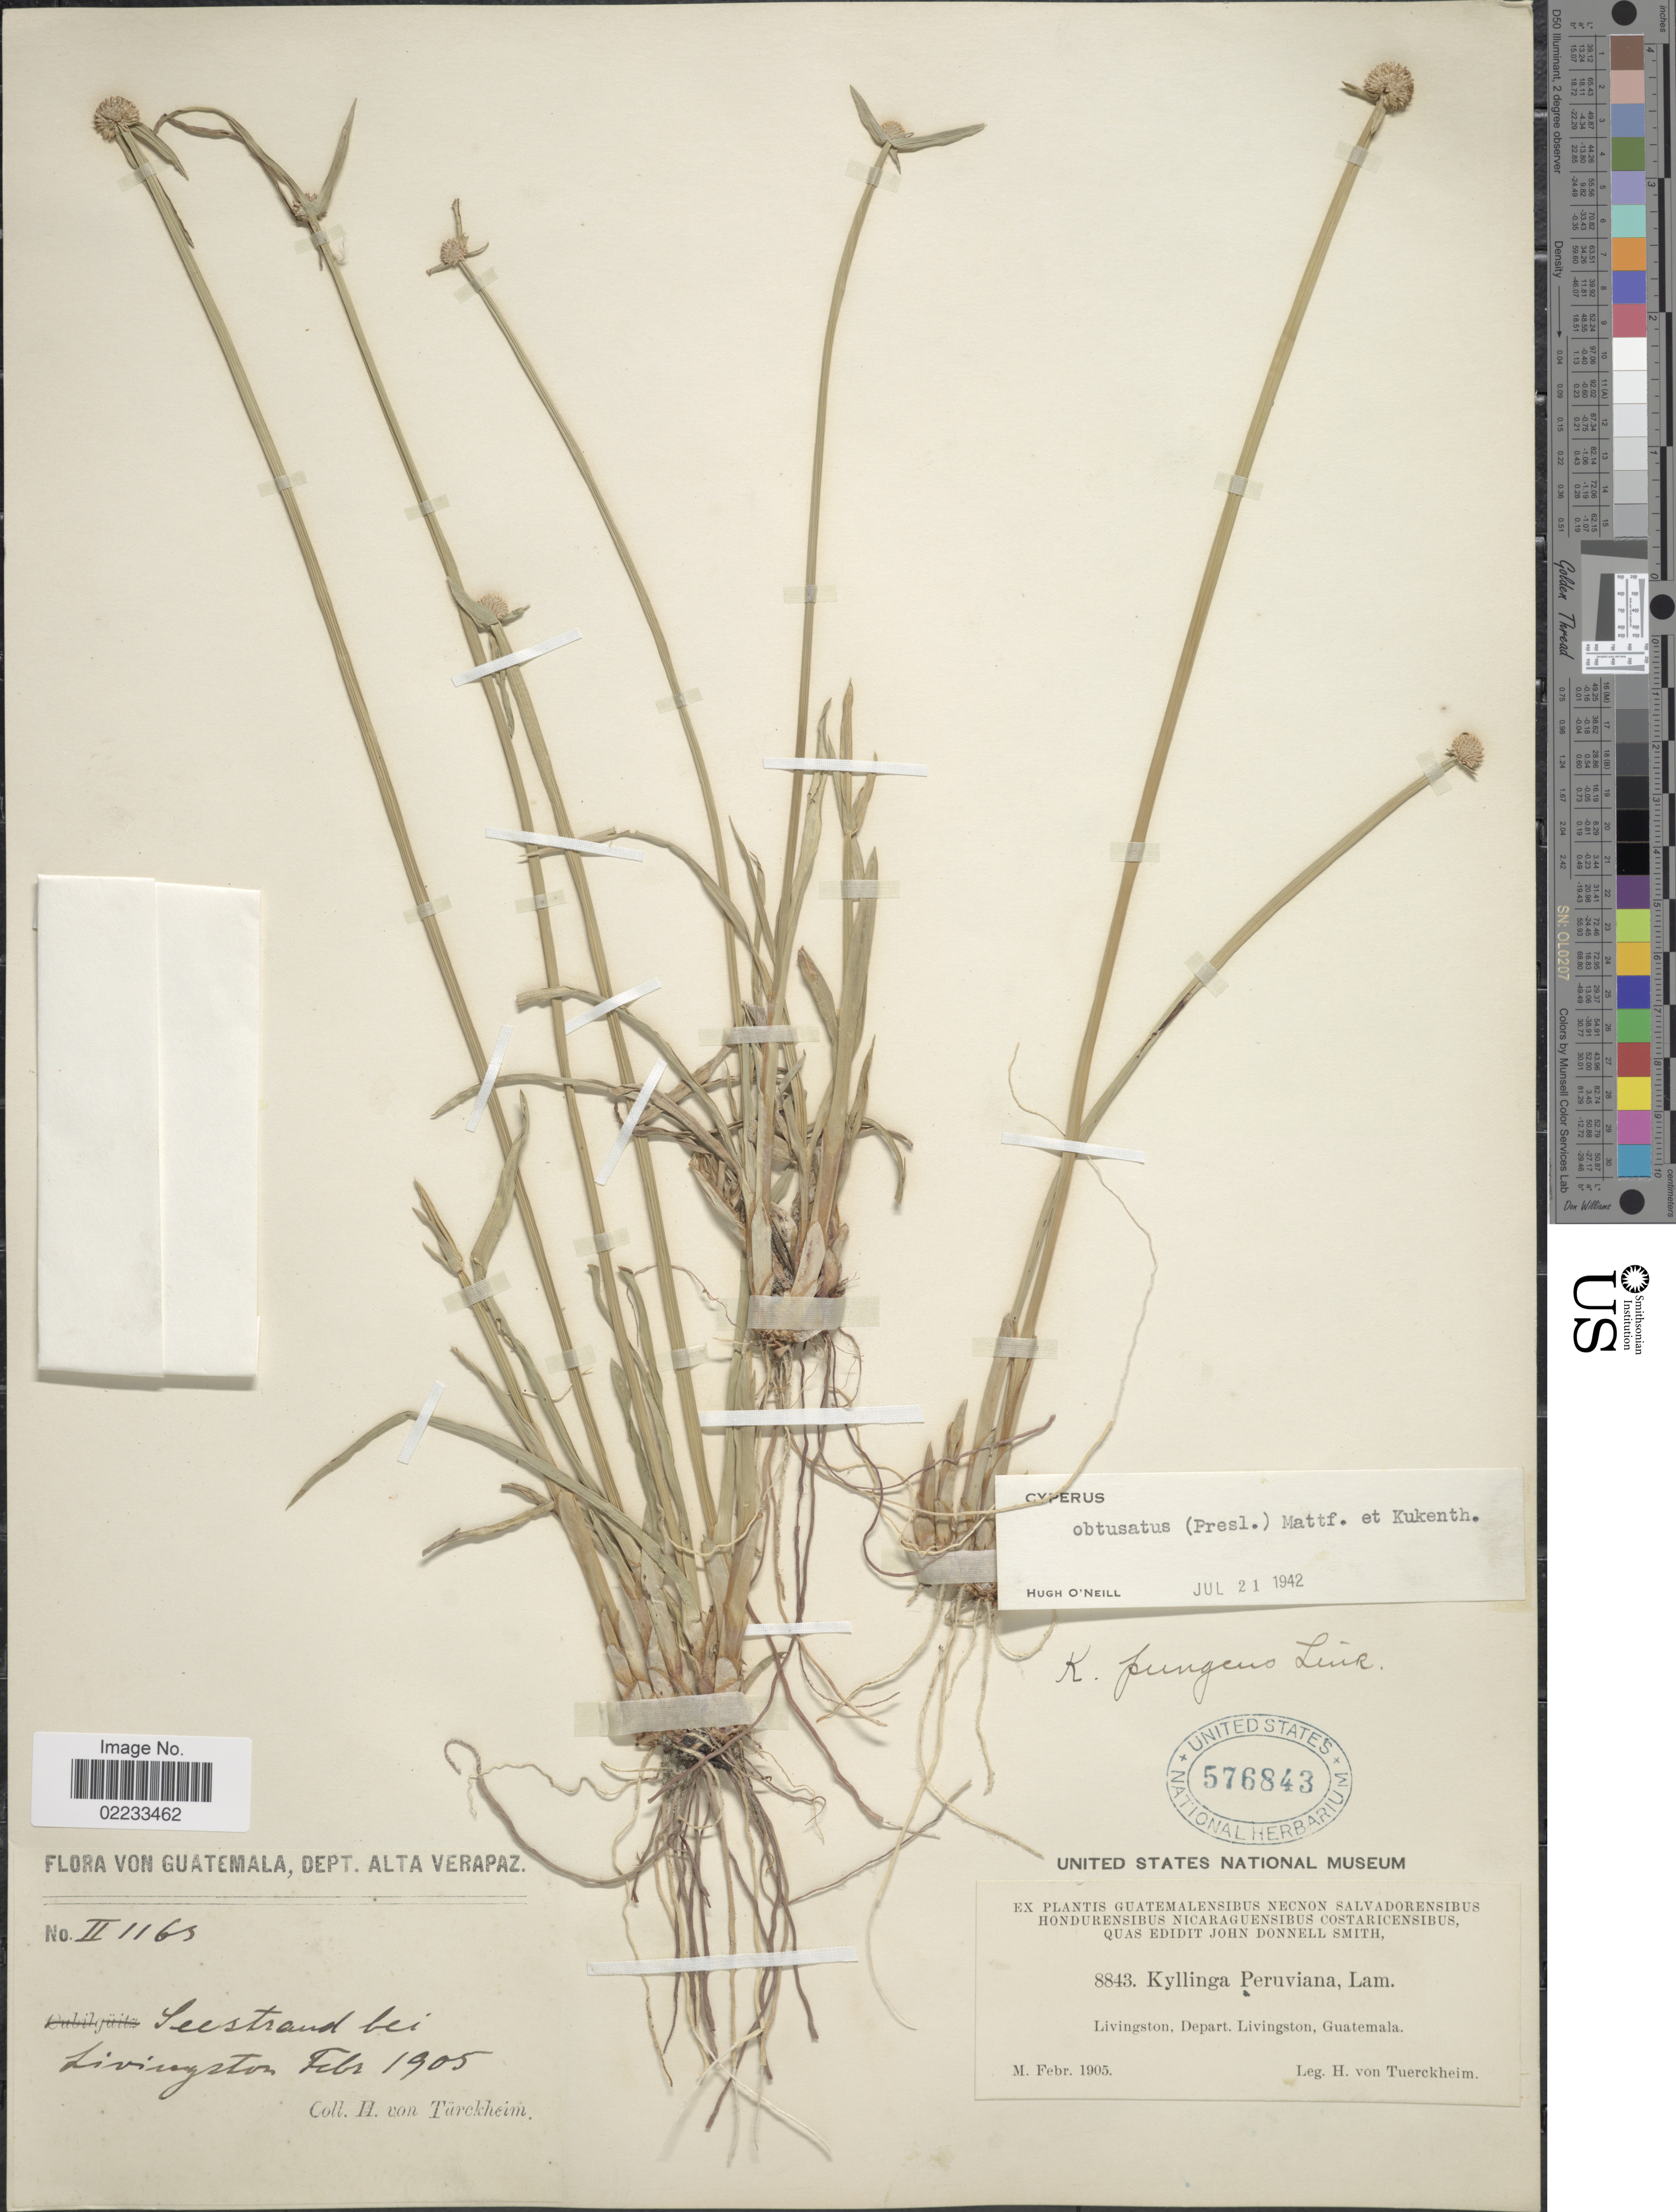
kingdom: Plantae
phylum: Tracheophyta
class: Liliopsida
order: Poales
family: Cyperaceae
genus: Cyperus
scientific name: Cyperus tibialis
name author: (Poit. ex Ledeb.) Govaerts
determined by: Strong, Mark T., (BOT), Smithsonian Institution - National Museum of Natural History (UNITED STATES)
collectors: H. von Tuerckheim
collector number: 8843/II 1163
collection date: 1905-02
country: Guatemala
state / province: Alta Verapaz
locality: Livingston, Depart. Livingston. Seestrand bei Livingston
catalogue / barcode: US 576843